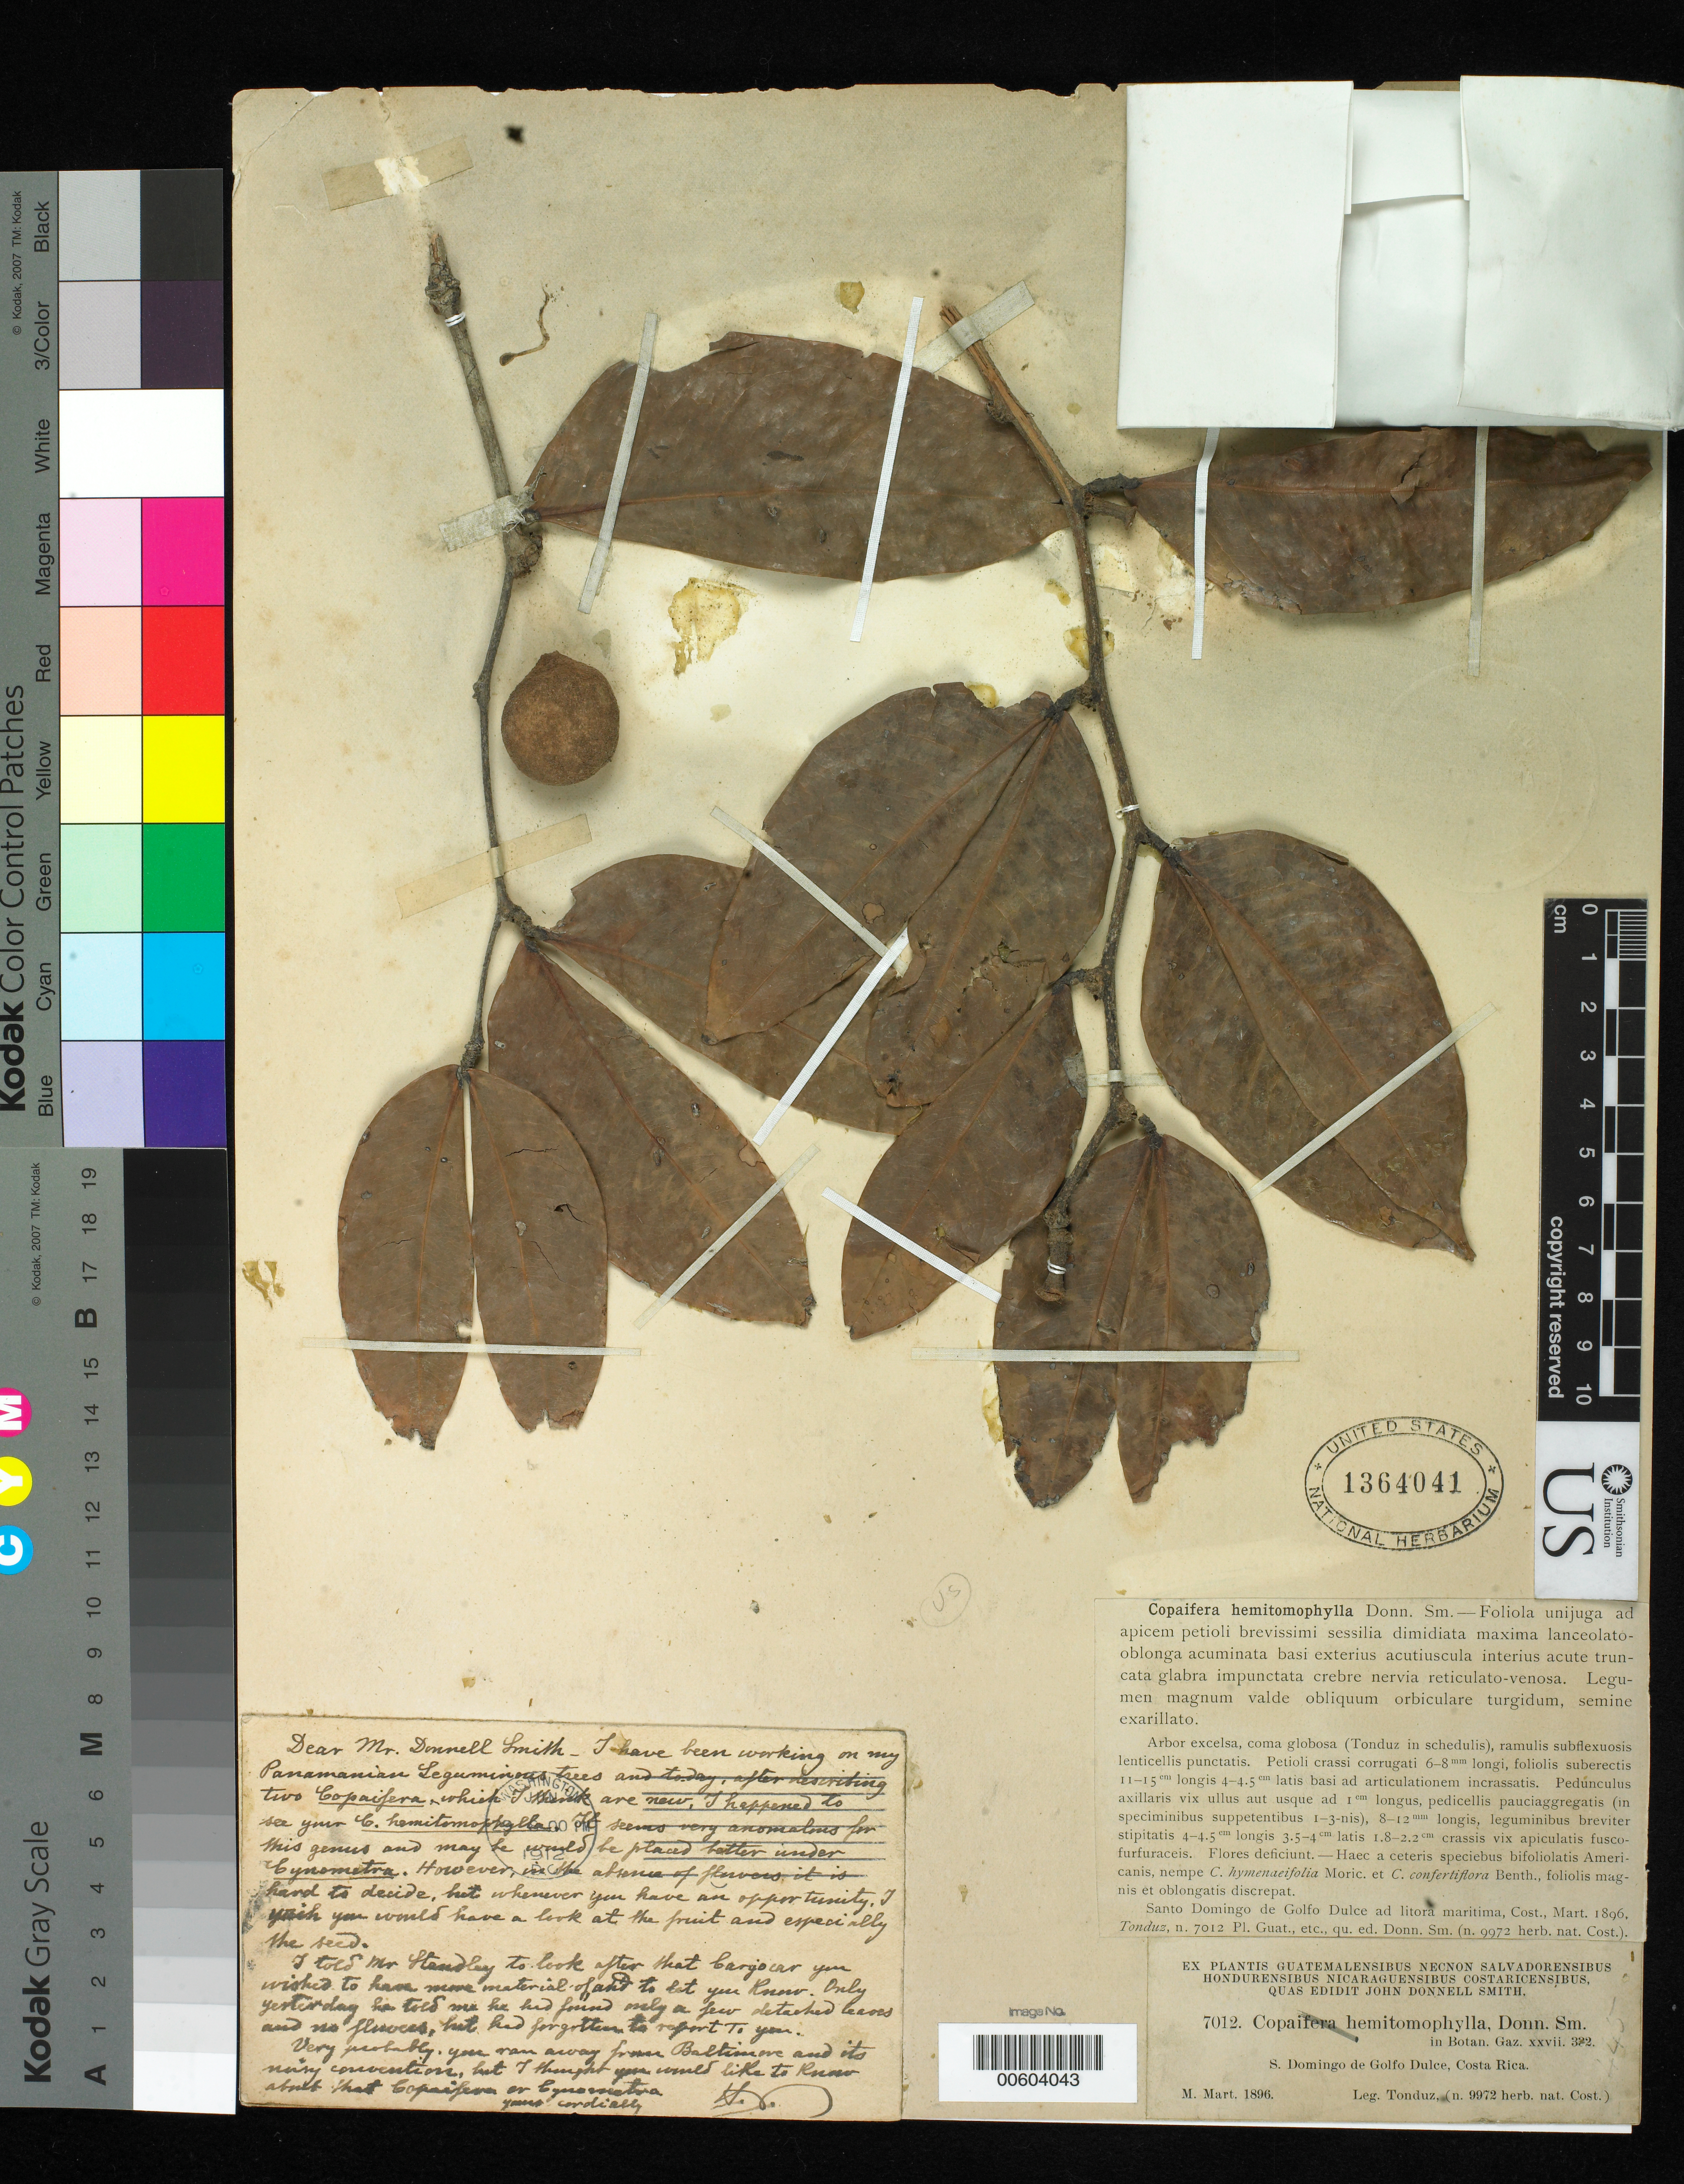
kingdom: Plantae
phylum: Tracheophyta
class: Magnoliopsida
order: Fabales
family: Fabaceae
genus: Copaifera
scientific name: Copaifera hemitomophylla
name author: Donn. Sm.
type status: Type Collection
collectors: A. Tonduz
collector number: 9972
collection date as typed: Mar 1896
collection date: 1896-03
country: Costa Rica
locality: Santo Domingo de Gulfo Dulce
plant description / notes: Tonduz 9972 = Donnell Smith 7012. One of several sheets ex John Donnell Smith herbarium.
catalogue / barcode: US 1364041